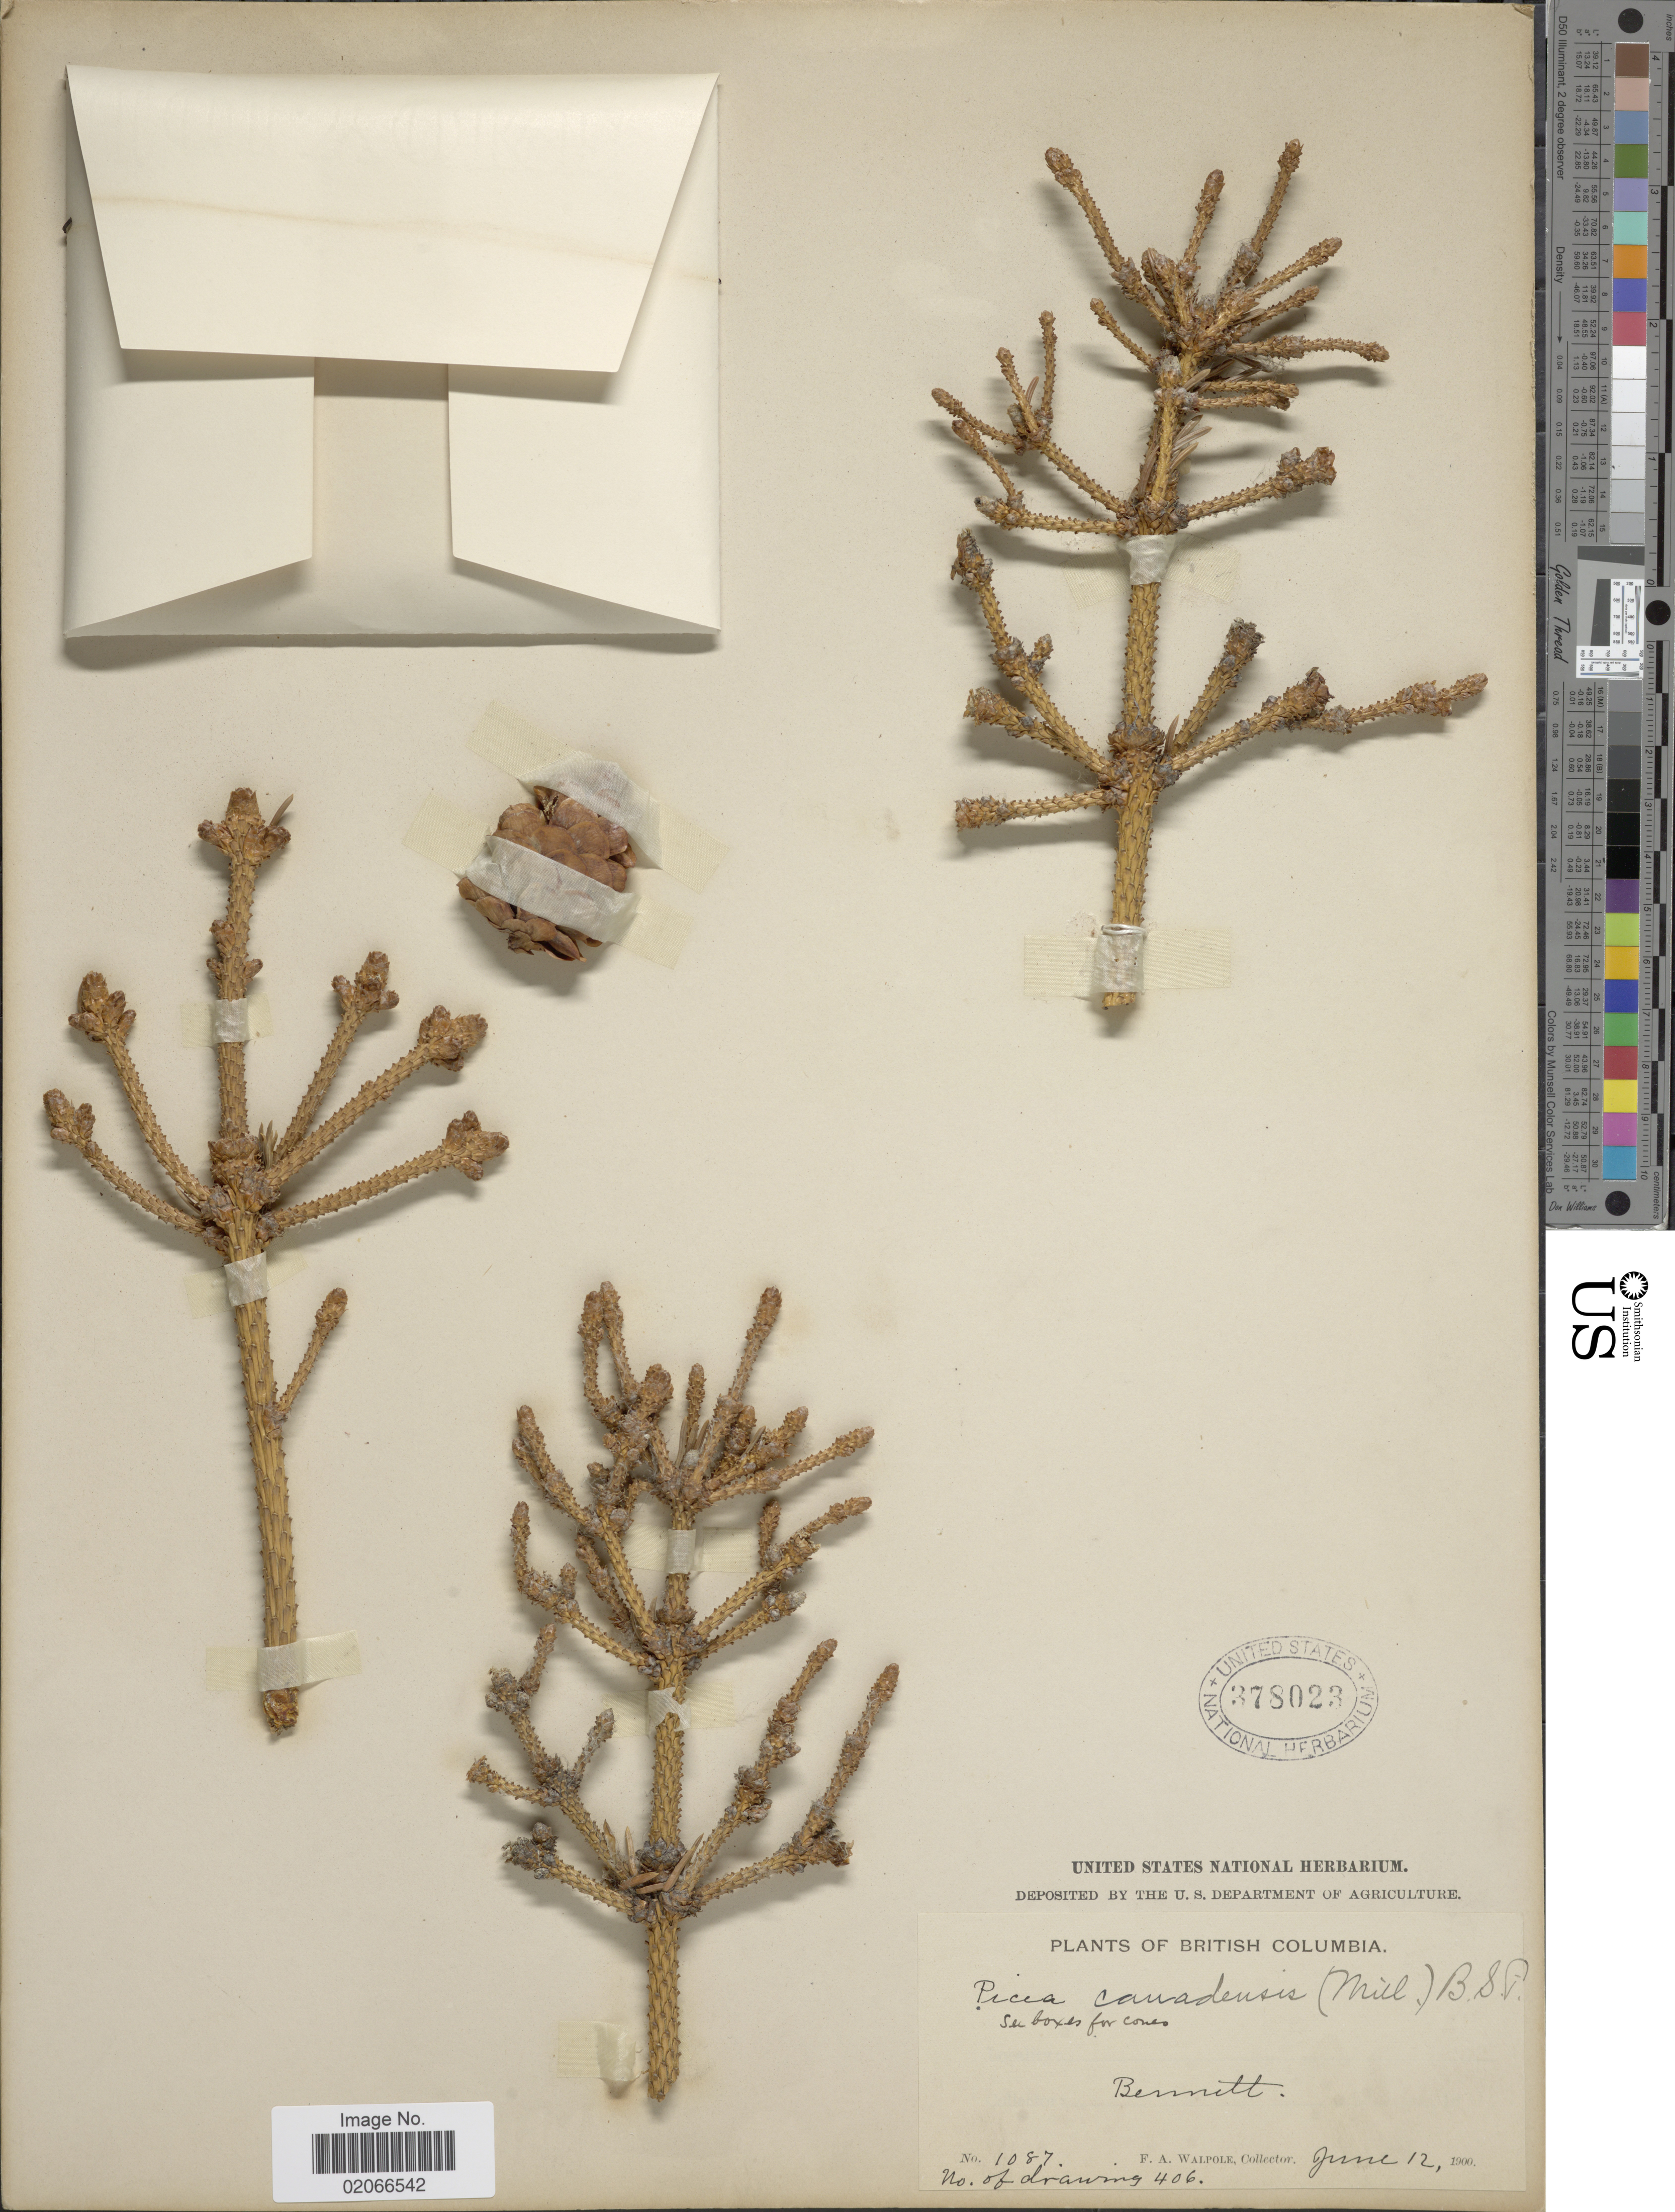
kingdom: Plantae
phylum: Tracheophyta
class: Pinopsida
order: Pinales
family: Pinaceae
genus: Picea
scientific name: Picea glauca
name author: (Moench) Voss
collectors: F. Walpole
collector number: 1087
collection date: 1900-06-12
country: Canada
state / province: British Columbia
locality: Bennett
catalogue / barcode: US 378023